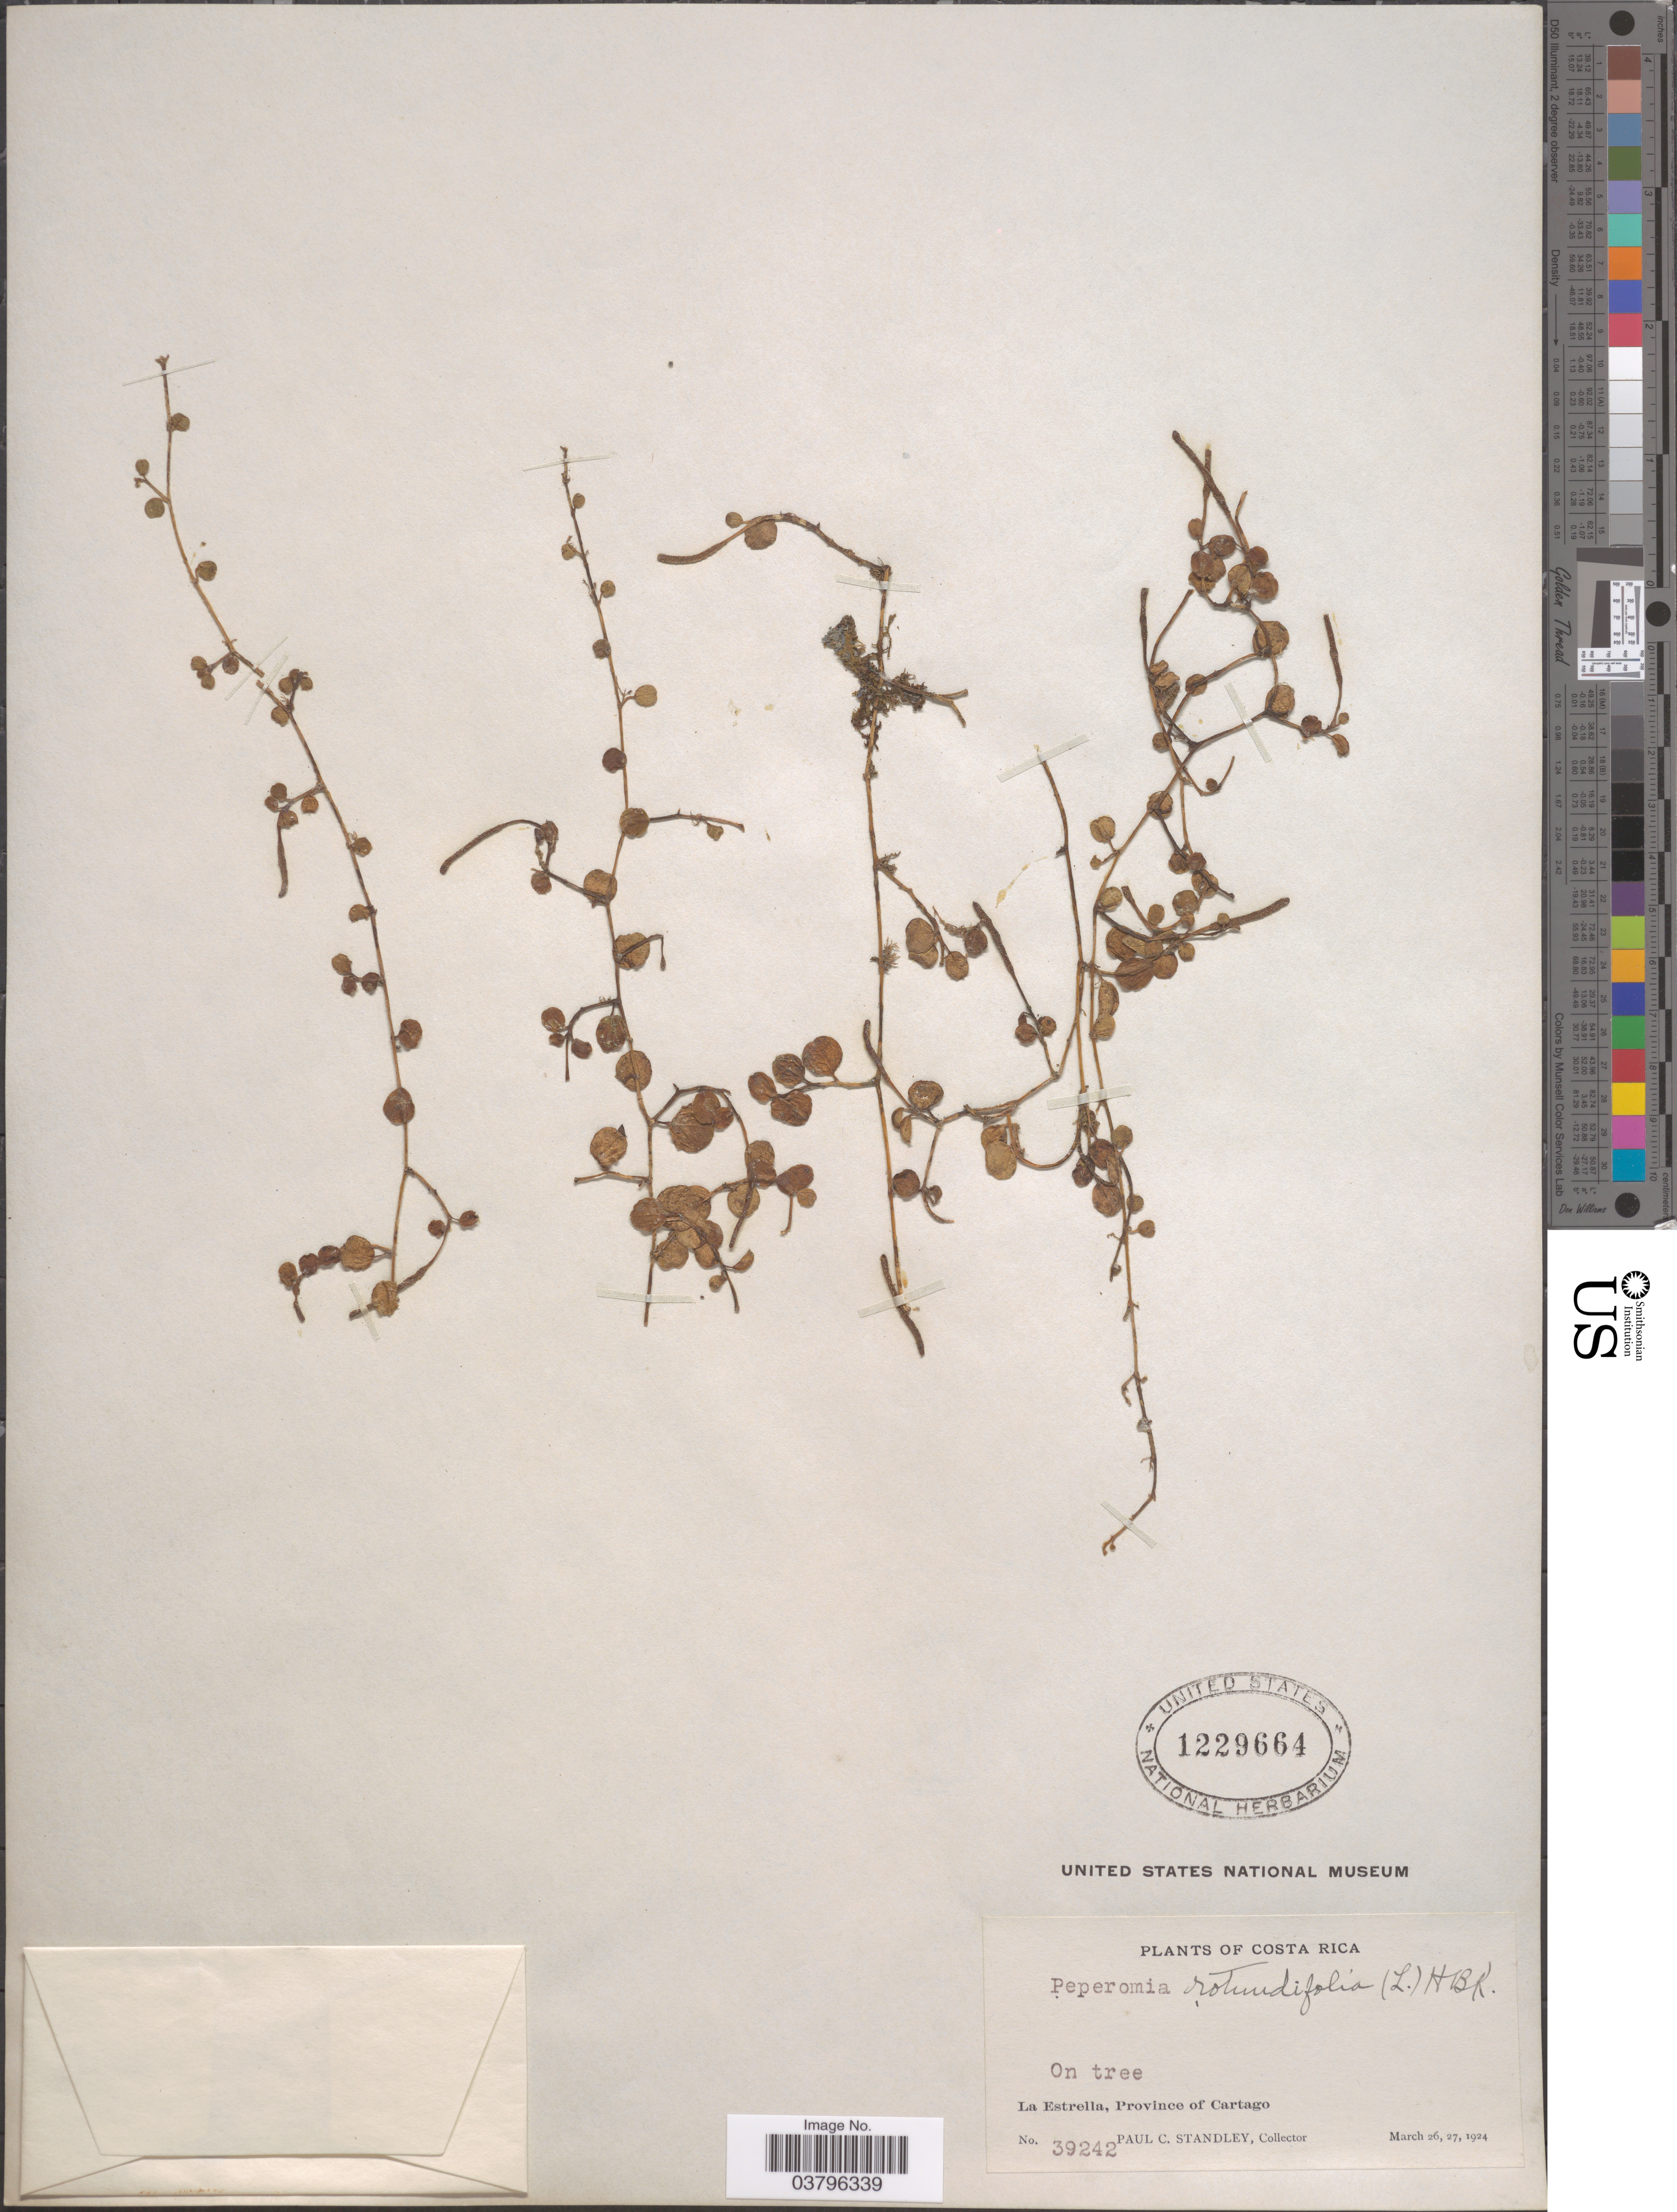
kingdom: Plantae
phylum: Tracheophyta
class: Magnoliopsida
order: Piperales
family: Piperaceae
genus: Peperomia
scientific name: Peperomia rotundifolia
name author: (L.) Kunth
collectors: P. C. Standley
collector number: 39242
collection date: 1924-03-26/1924-03-27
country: Costa Rica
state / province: Cartago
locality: La Estrella.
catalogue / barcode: US 1229664